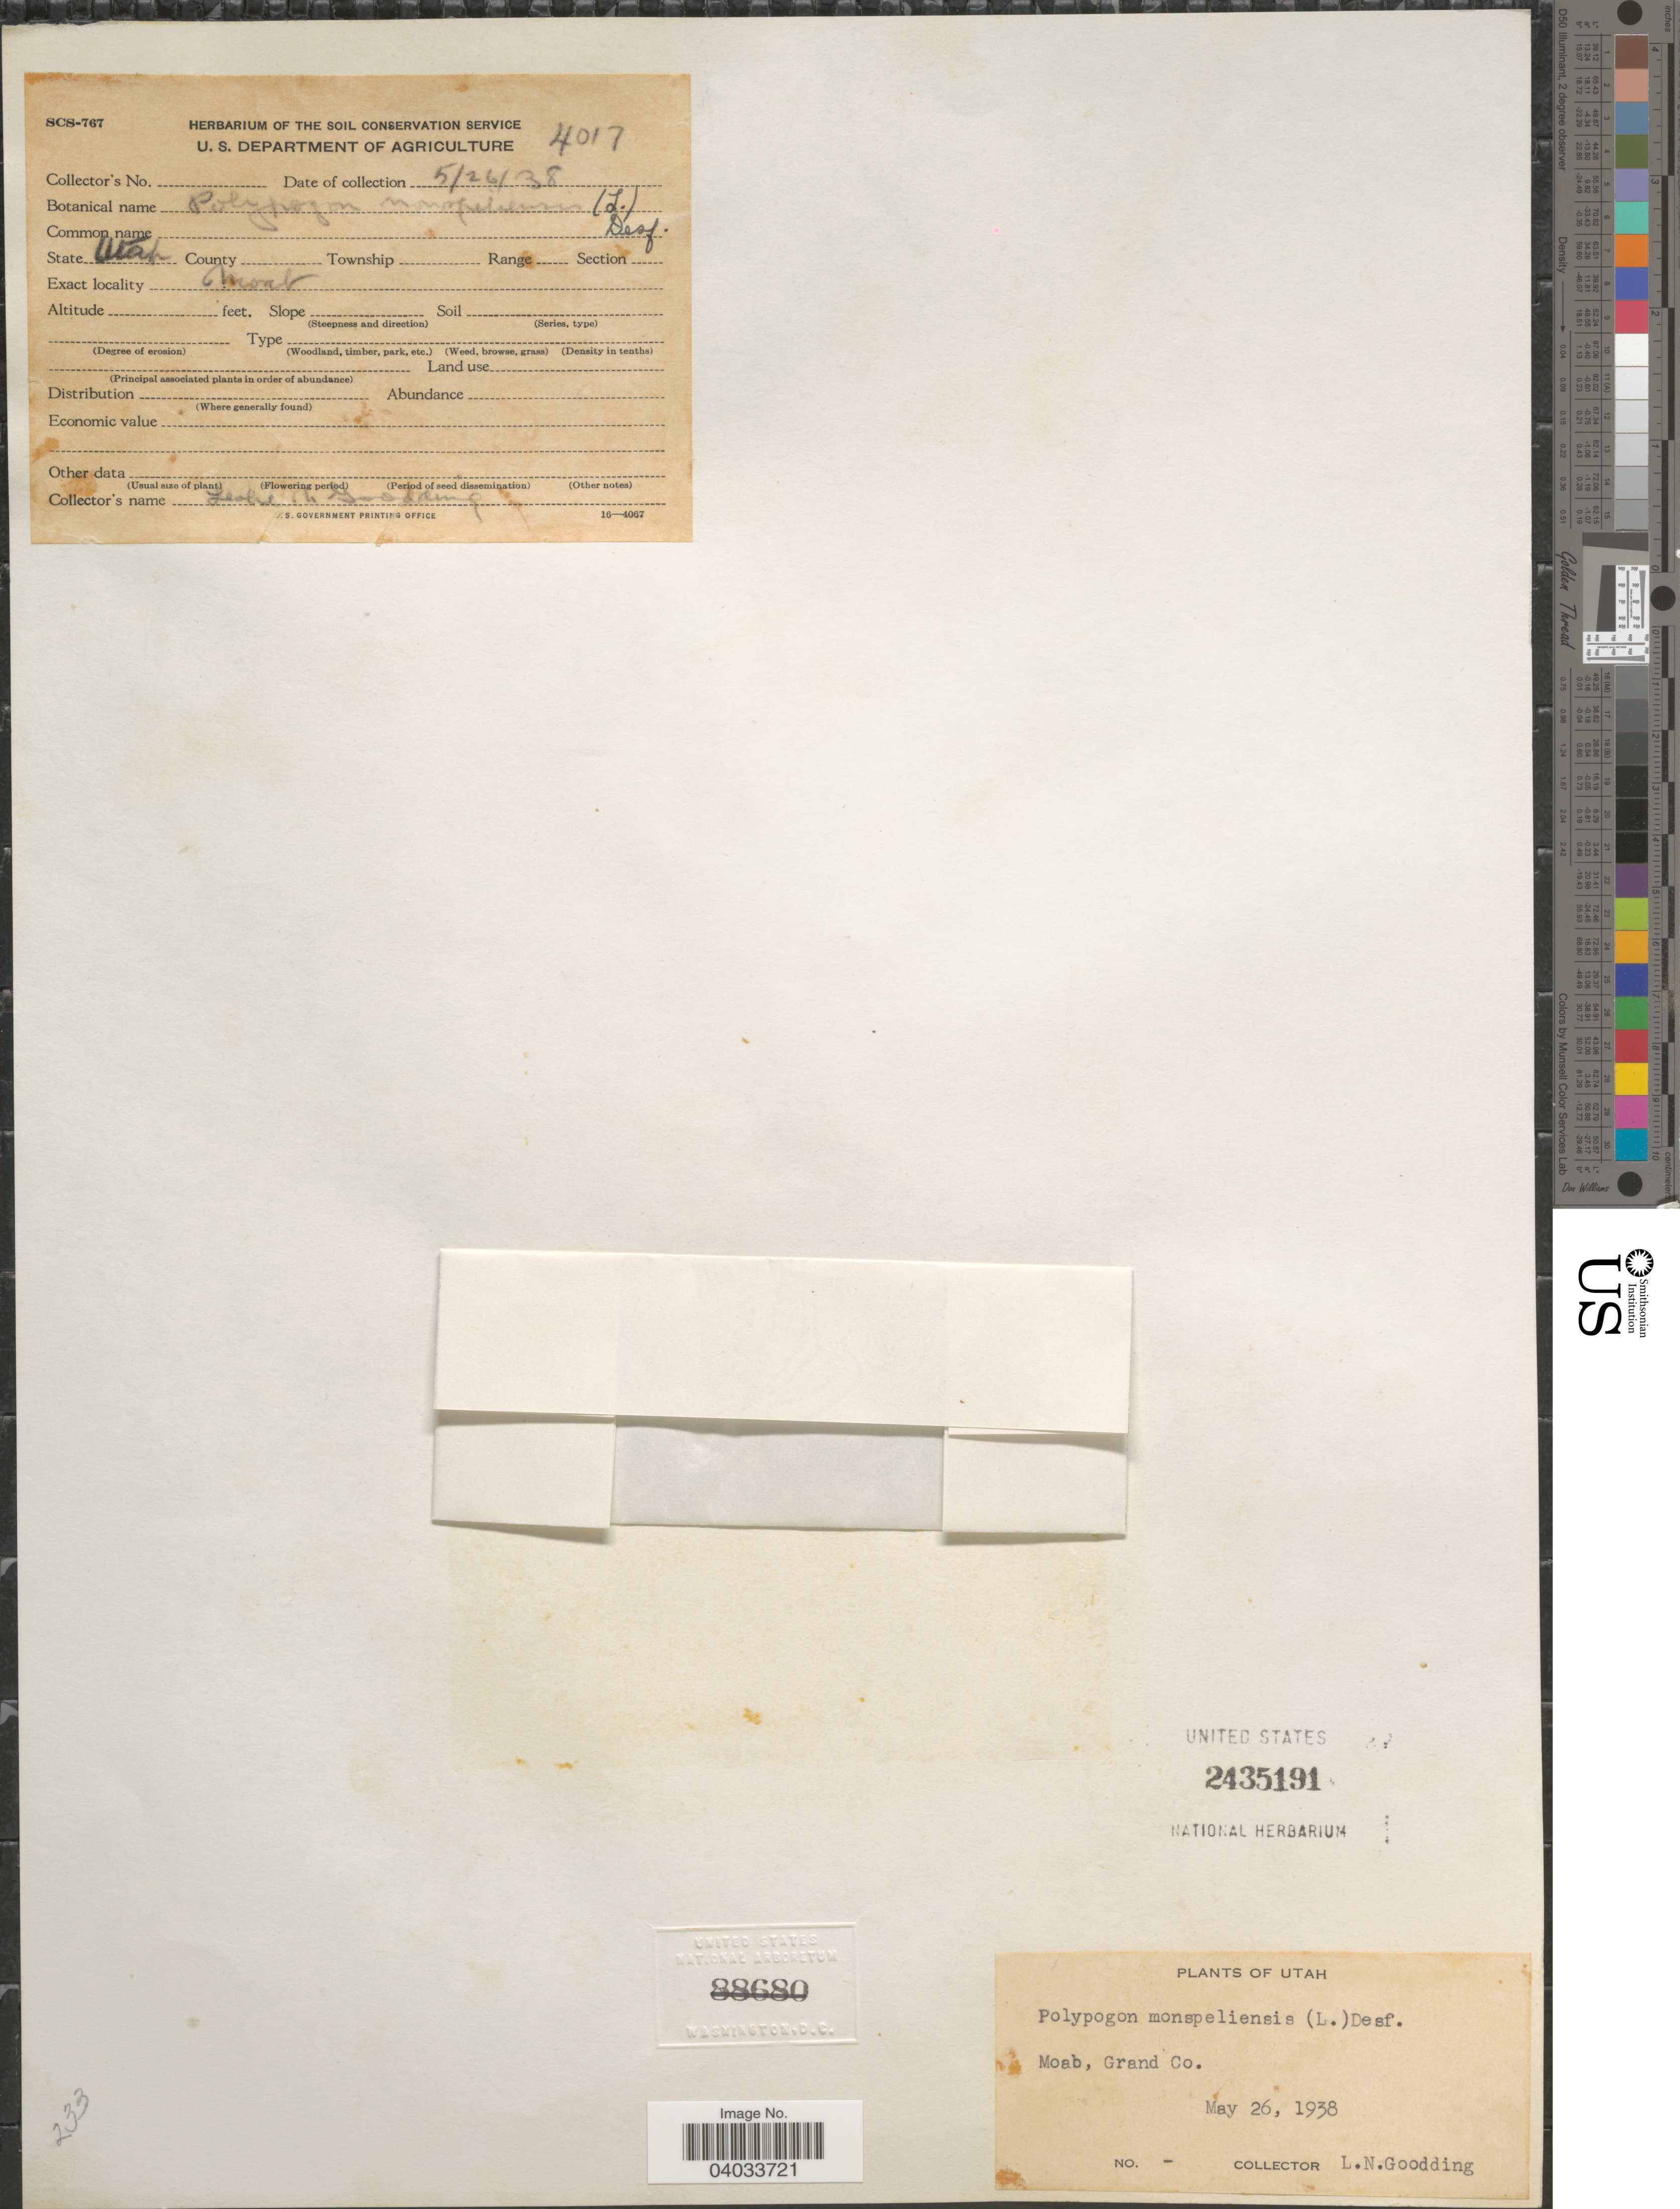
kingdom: Plantae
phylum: Tracheophyta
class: Liliopsida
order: Poales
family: Poaceae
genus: Polypogon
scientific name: Polypogon monspeliensis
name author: (L.) Desf.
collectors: L. N. Goodding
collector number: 4017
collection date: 1938-05-26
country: United States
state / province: Utah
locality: Moab, Grand Co.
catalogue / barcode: US 2435191